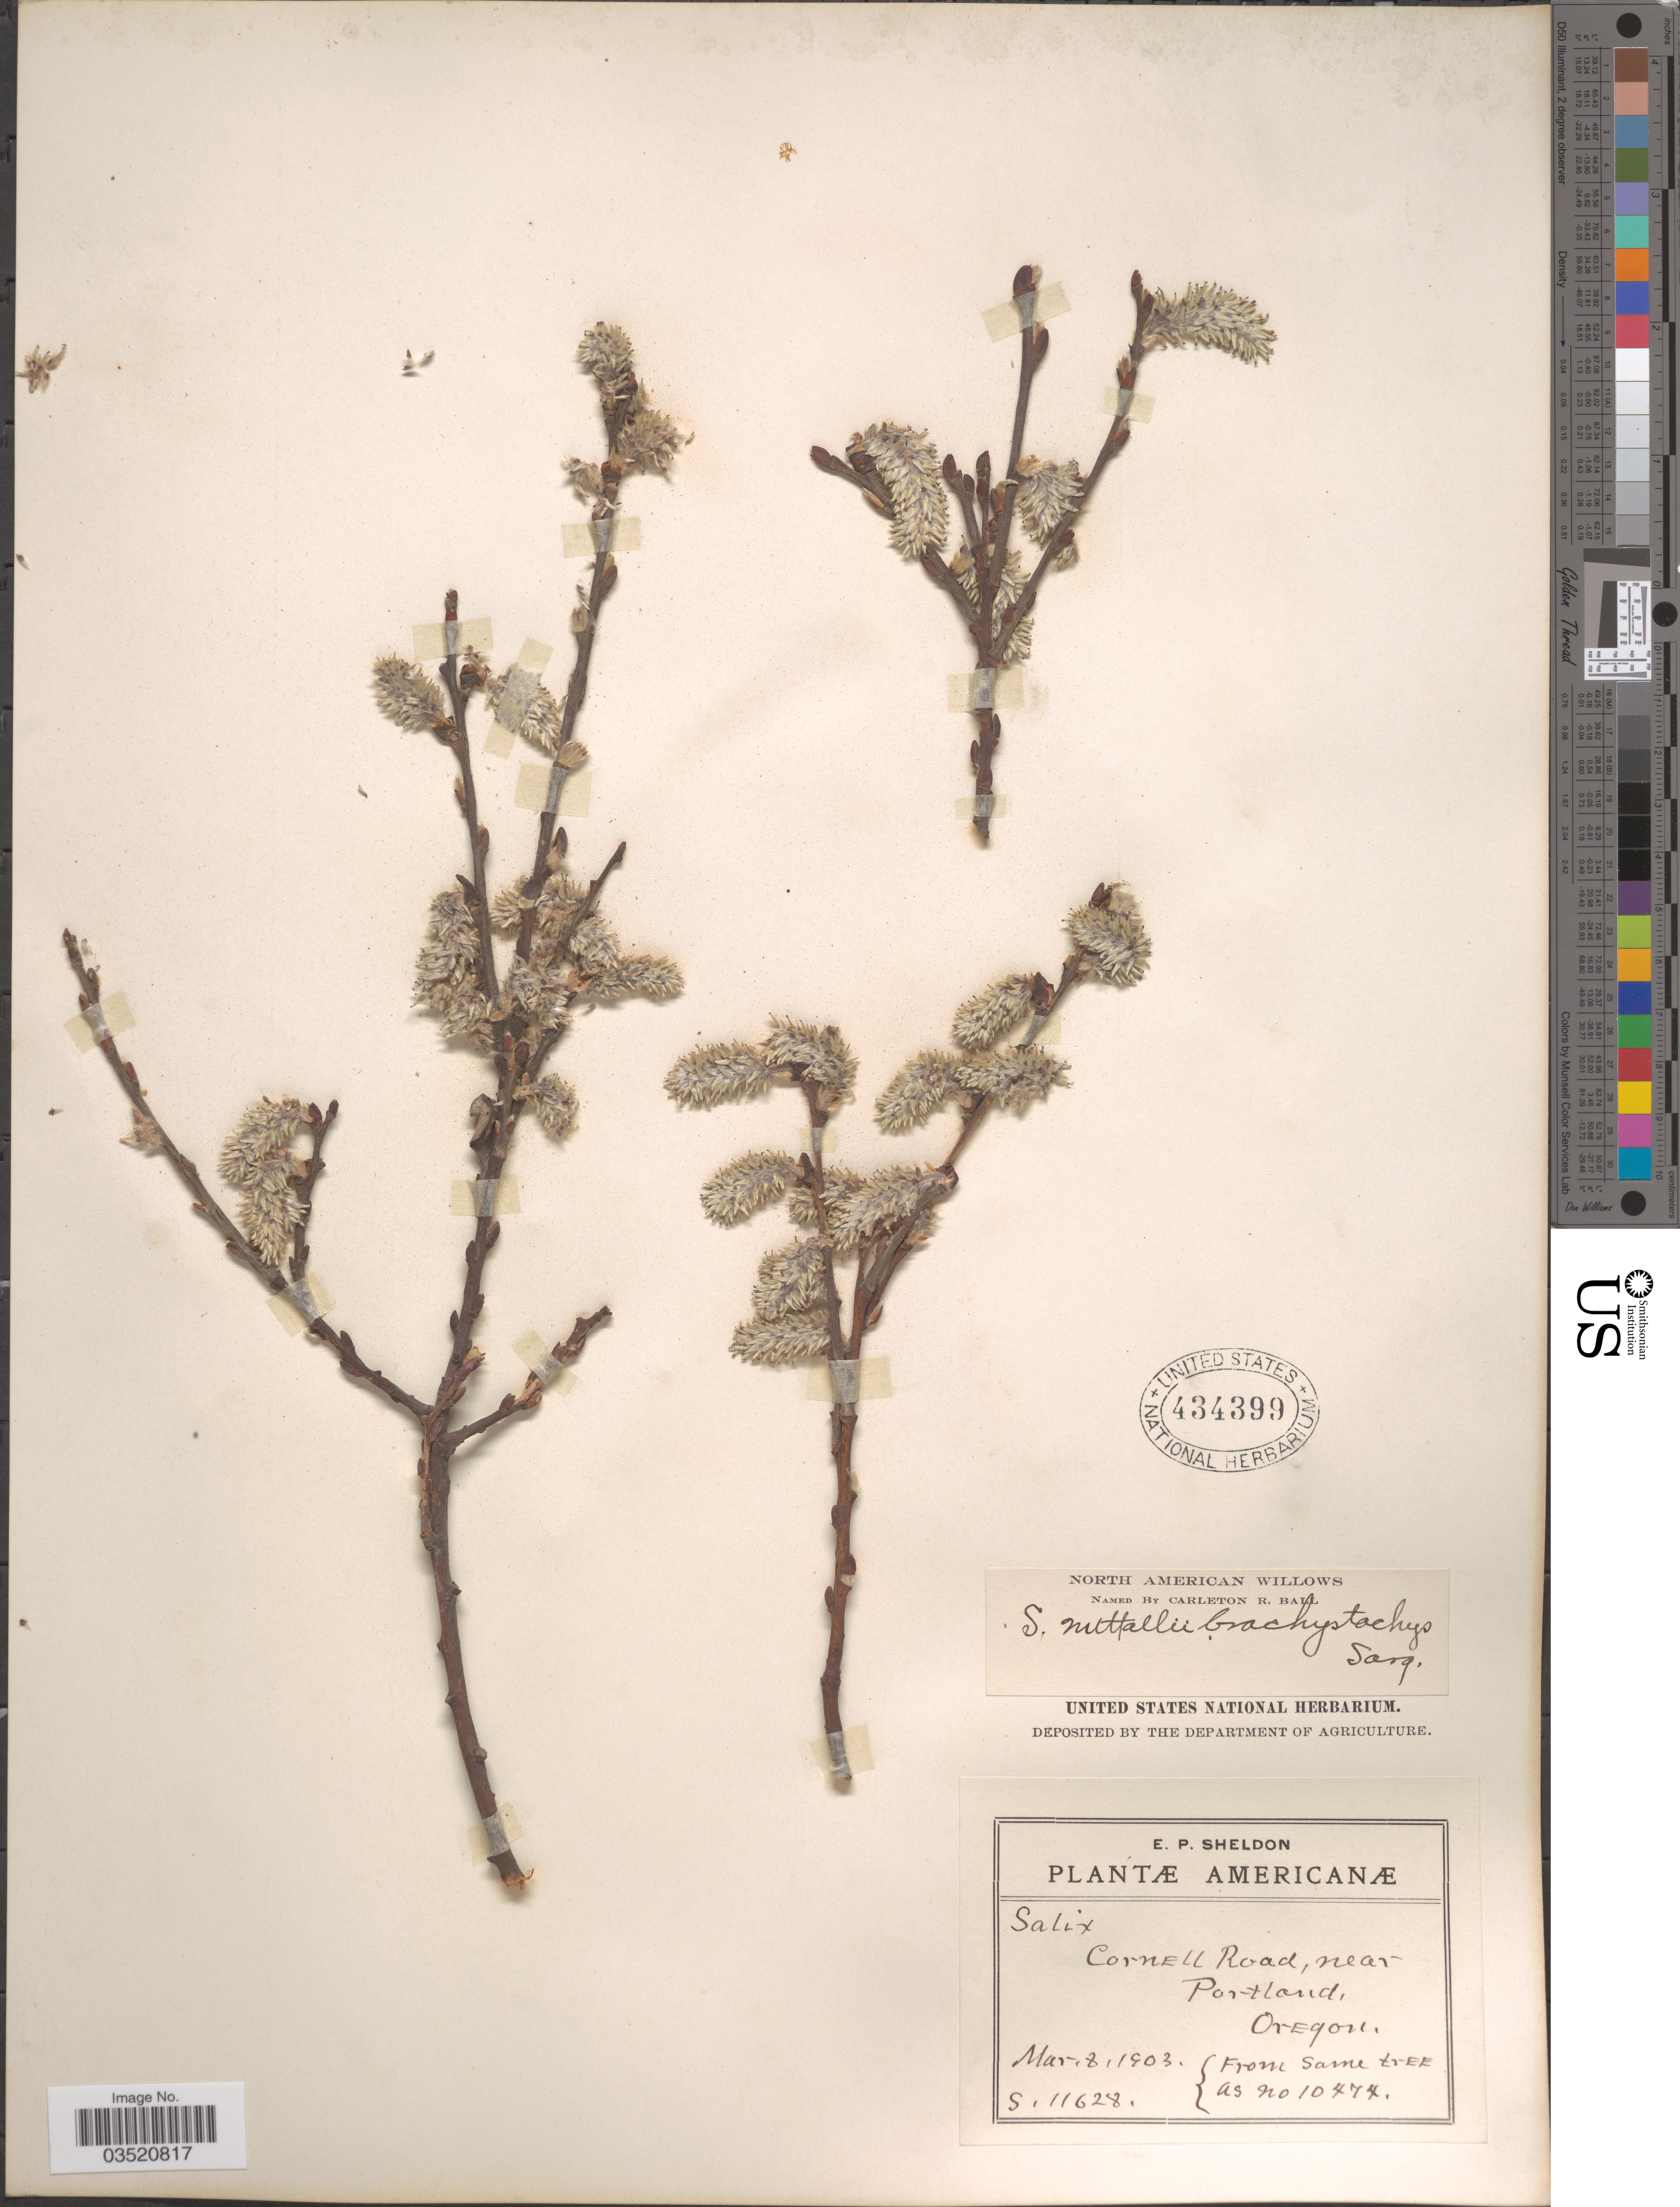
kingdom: Plantae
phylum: Tracheophyta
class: Magnoliopsida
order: Malpighiales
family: Salicaceae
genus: Salix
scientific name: Salix scouleriana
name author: Barratt ex Hook.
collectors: E. P. Sheldon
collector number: S11628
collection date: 1903-03-08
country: United States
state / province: Oregon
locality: Cornell Road, near Portland.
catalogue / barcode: US 434399